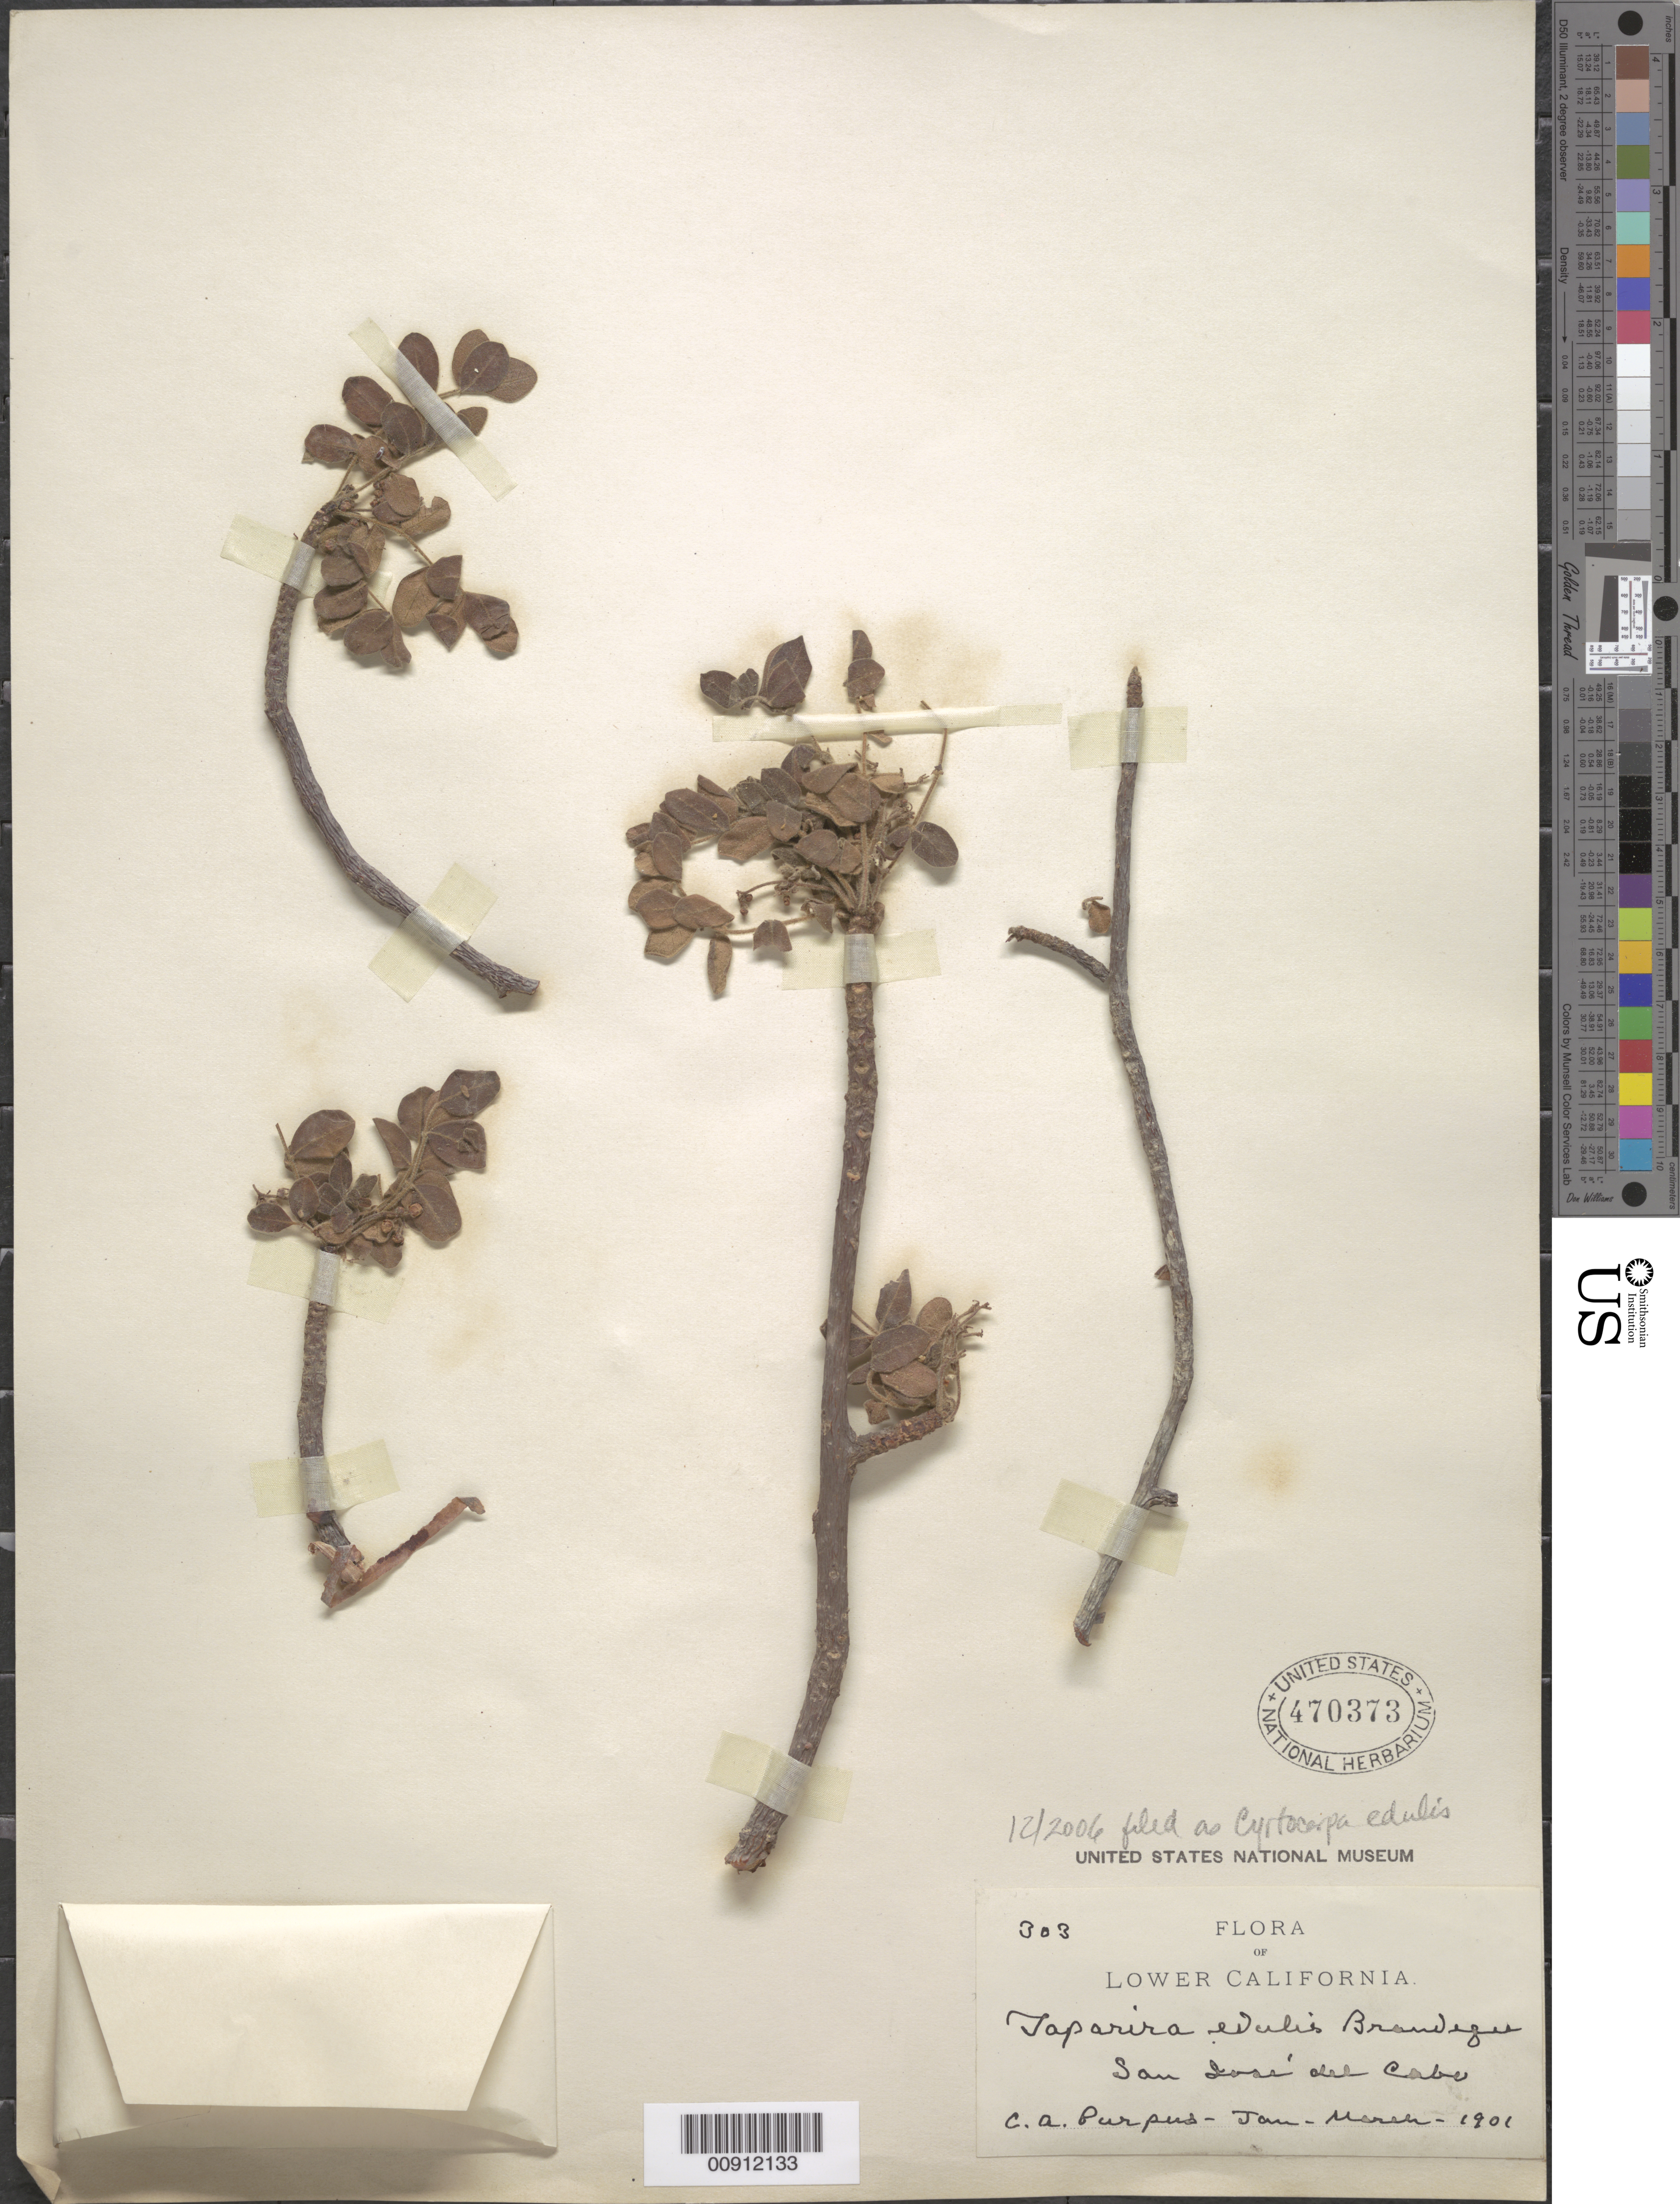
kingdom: Plantae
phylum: Tracheophyta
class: Magnoliopsida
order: Sapindales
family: Anacardiaceae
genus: Cyrtocarpa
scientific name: Cyrtocarpa edulis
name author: (Brandegee) Standl.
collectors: C. A. Purpus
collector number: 303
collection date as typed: Jan 1901 to -- Mar 1901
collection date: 1901-01/1901-03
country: Mexico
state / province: Baja California Sur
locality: San José del Cabo. Lower California.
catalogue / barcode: US 470373